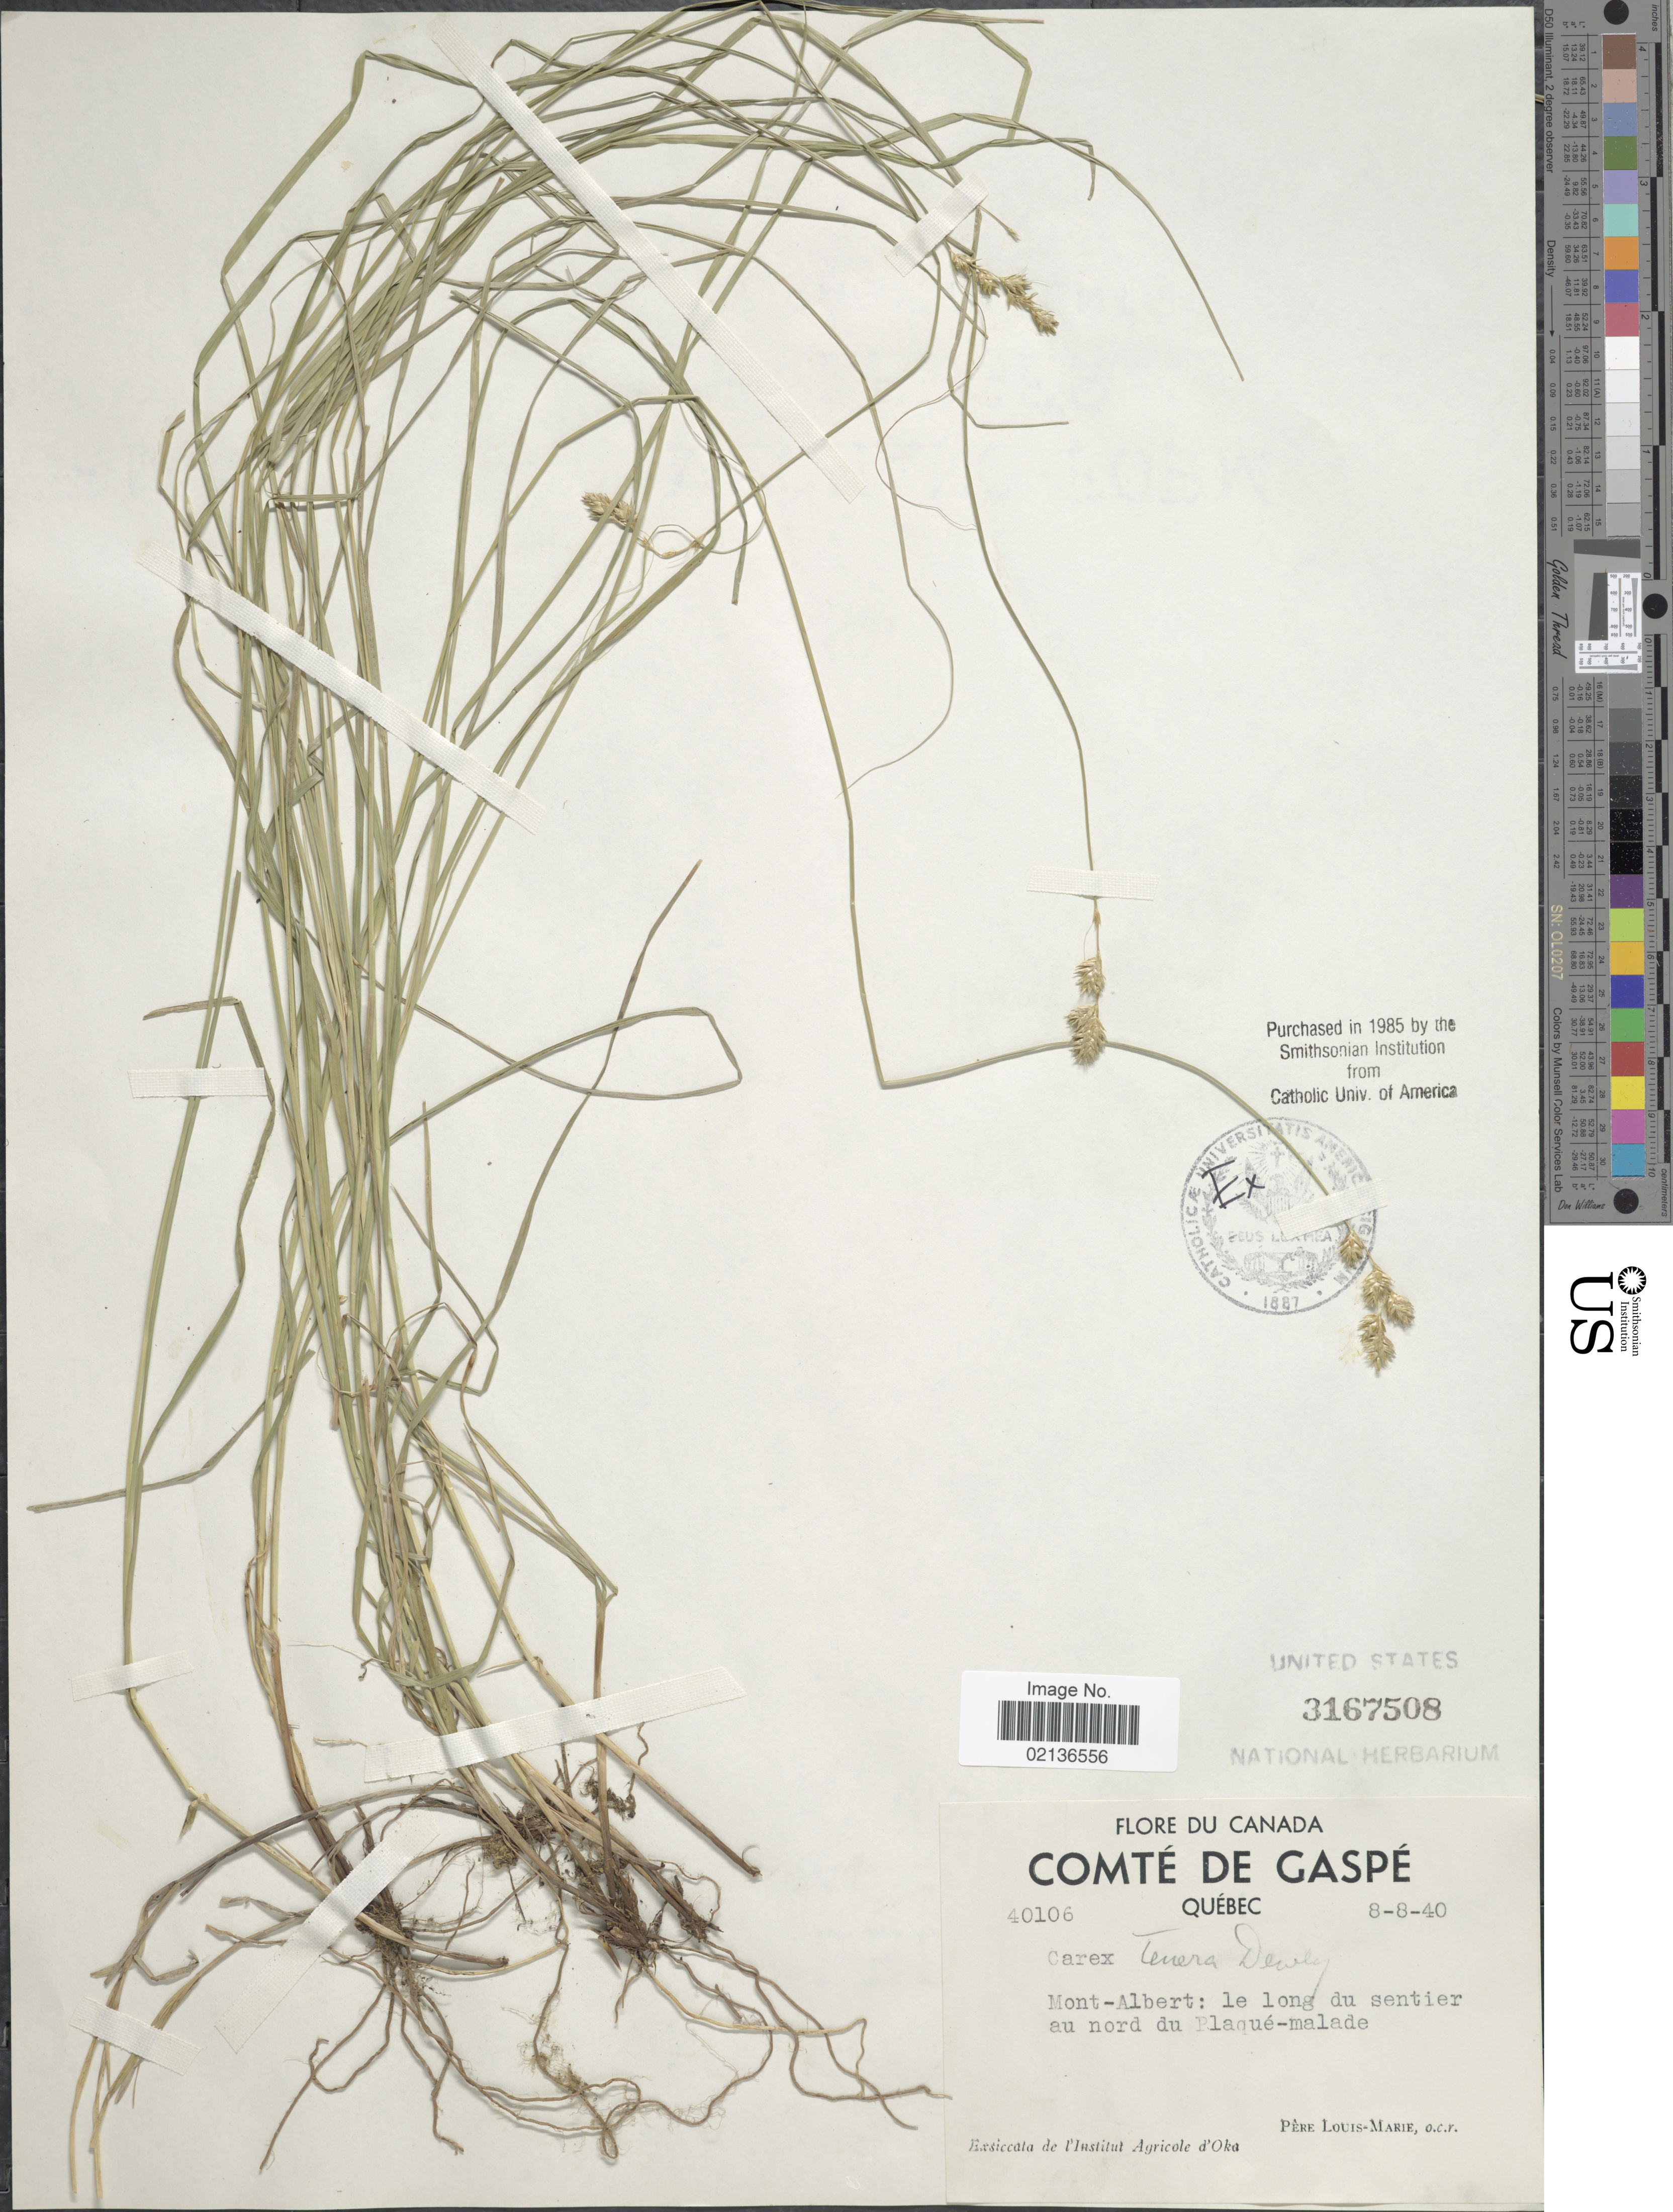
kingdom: Plantae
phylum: Tracheophyta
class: Liliopsida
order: Poales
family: Cyperaceae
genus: Carex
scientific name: Carex tenera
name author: Dewey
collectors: L.-M. LaLonde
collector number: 40106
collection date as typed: Transcribed d/m/y: 8/8/40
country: Canada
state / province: Quebec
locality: Comte de Gaspe, Quebec, Mont-Albert: le long du sentier au nord du Plaque-malade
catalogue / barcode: US 3167508